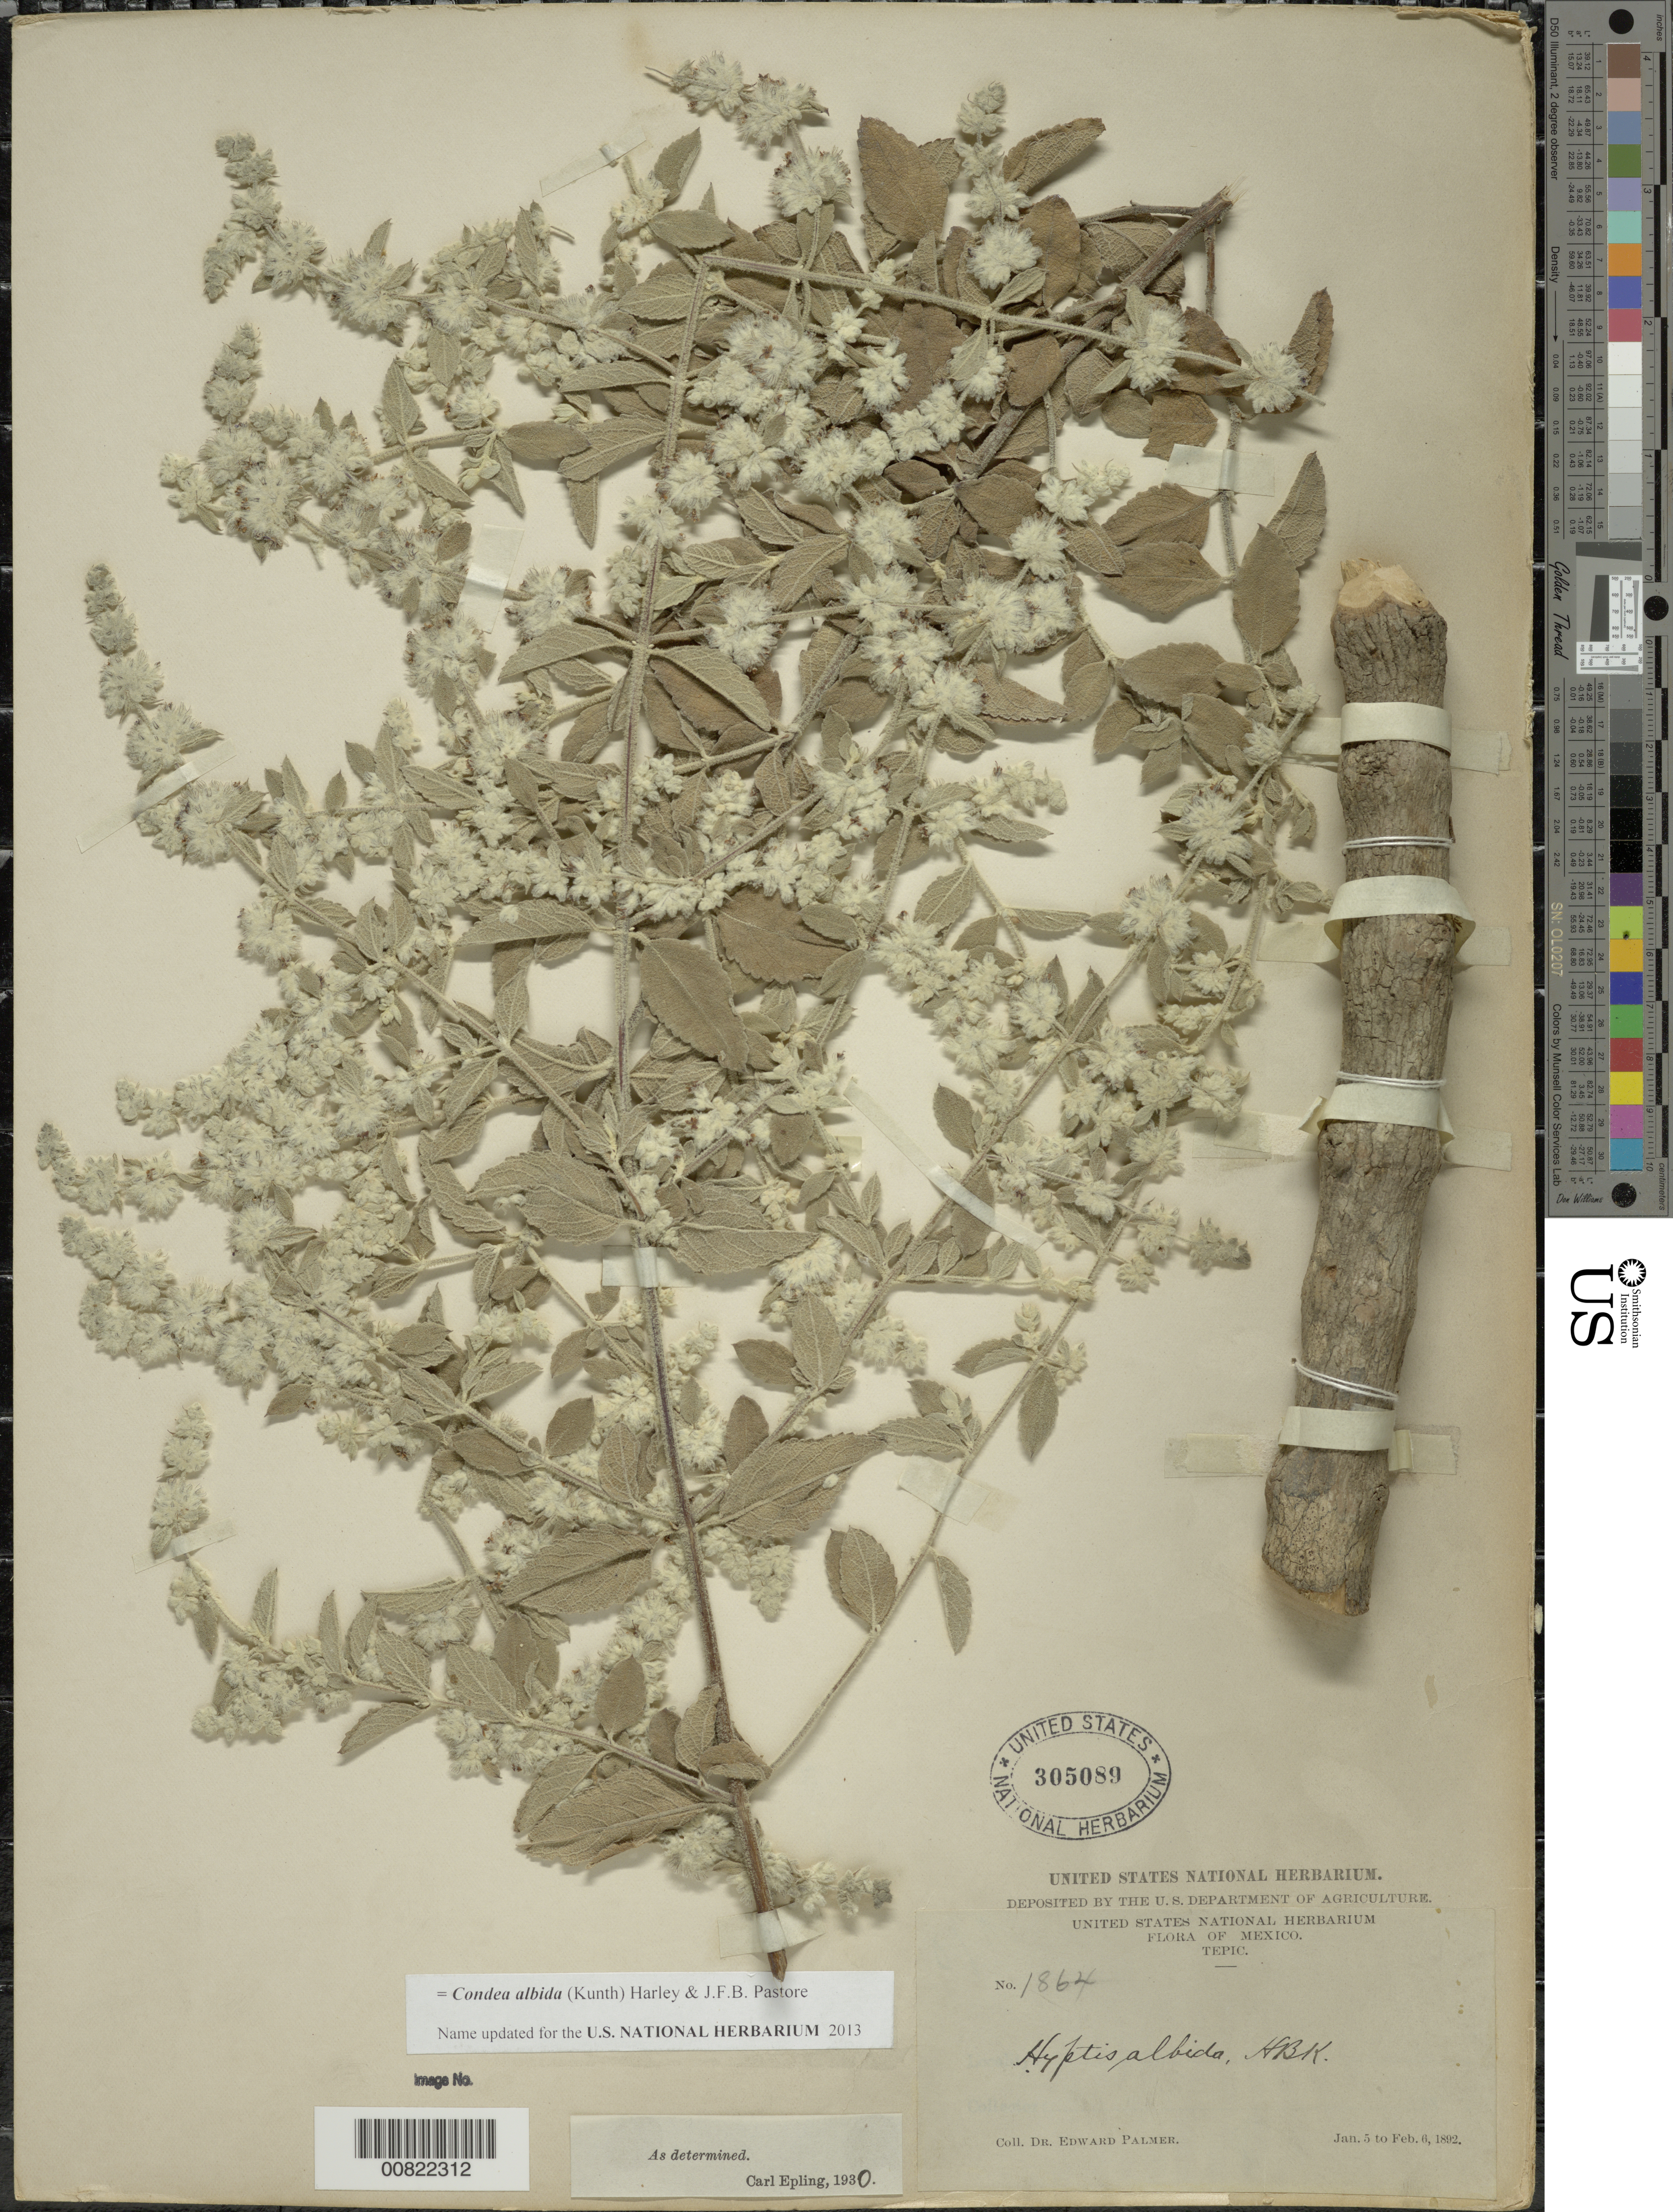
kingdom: Plantae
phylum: Tracheophyta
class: Magnoliopsida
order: Lamiales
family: Lamiaceae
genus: Condea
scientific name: Condea albida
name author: (Kunth) Harley & J.F.B. Pastore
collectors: E. Palmer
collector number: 1864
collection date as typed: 05 Jan 1892 to 06 Feb 1892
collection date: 1892-01-05/1892-02-06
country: Mexico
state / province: Nayarit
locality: Tepic, Nayarit.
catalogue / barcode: US 305089